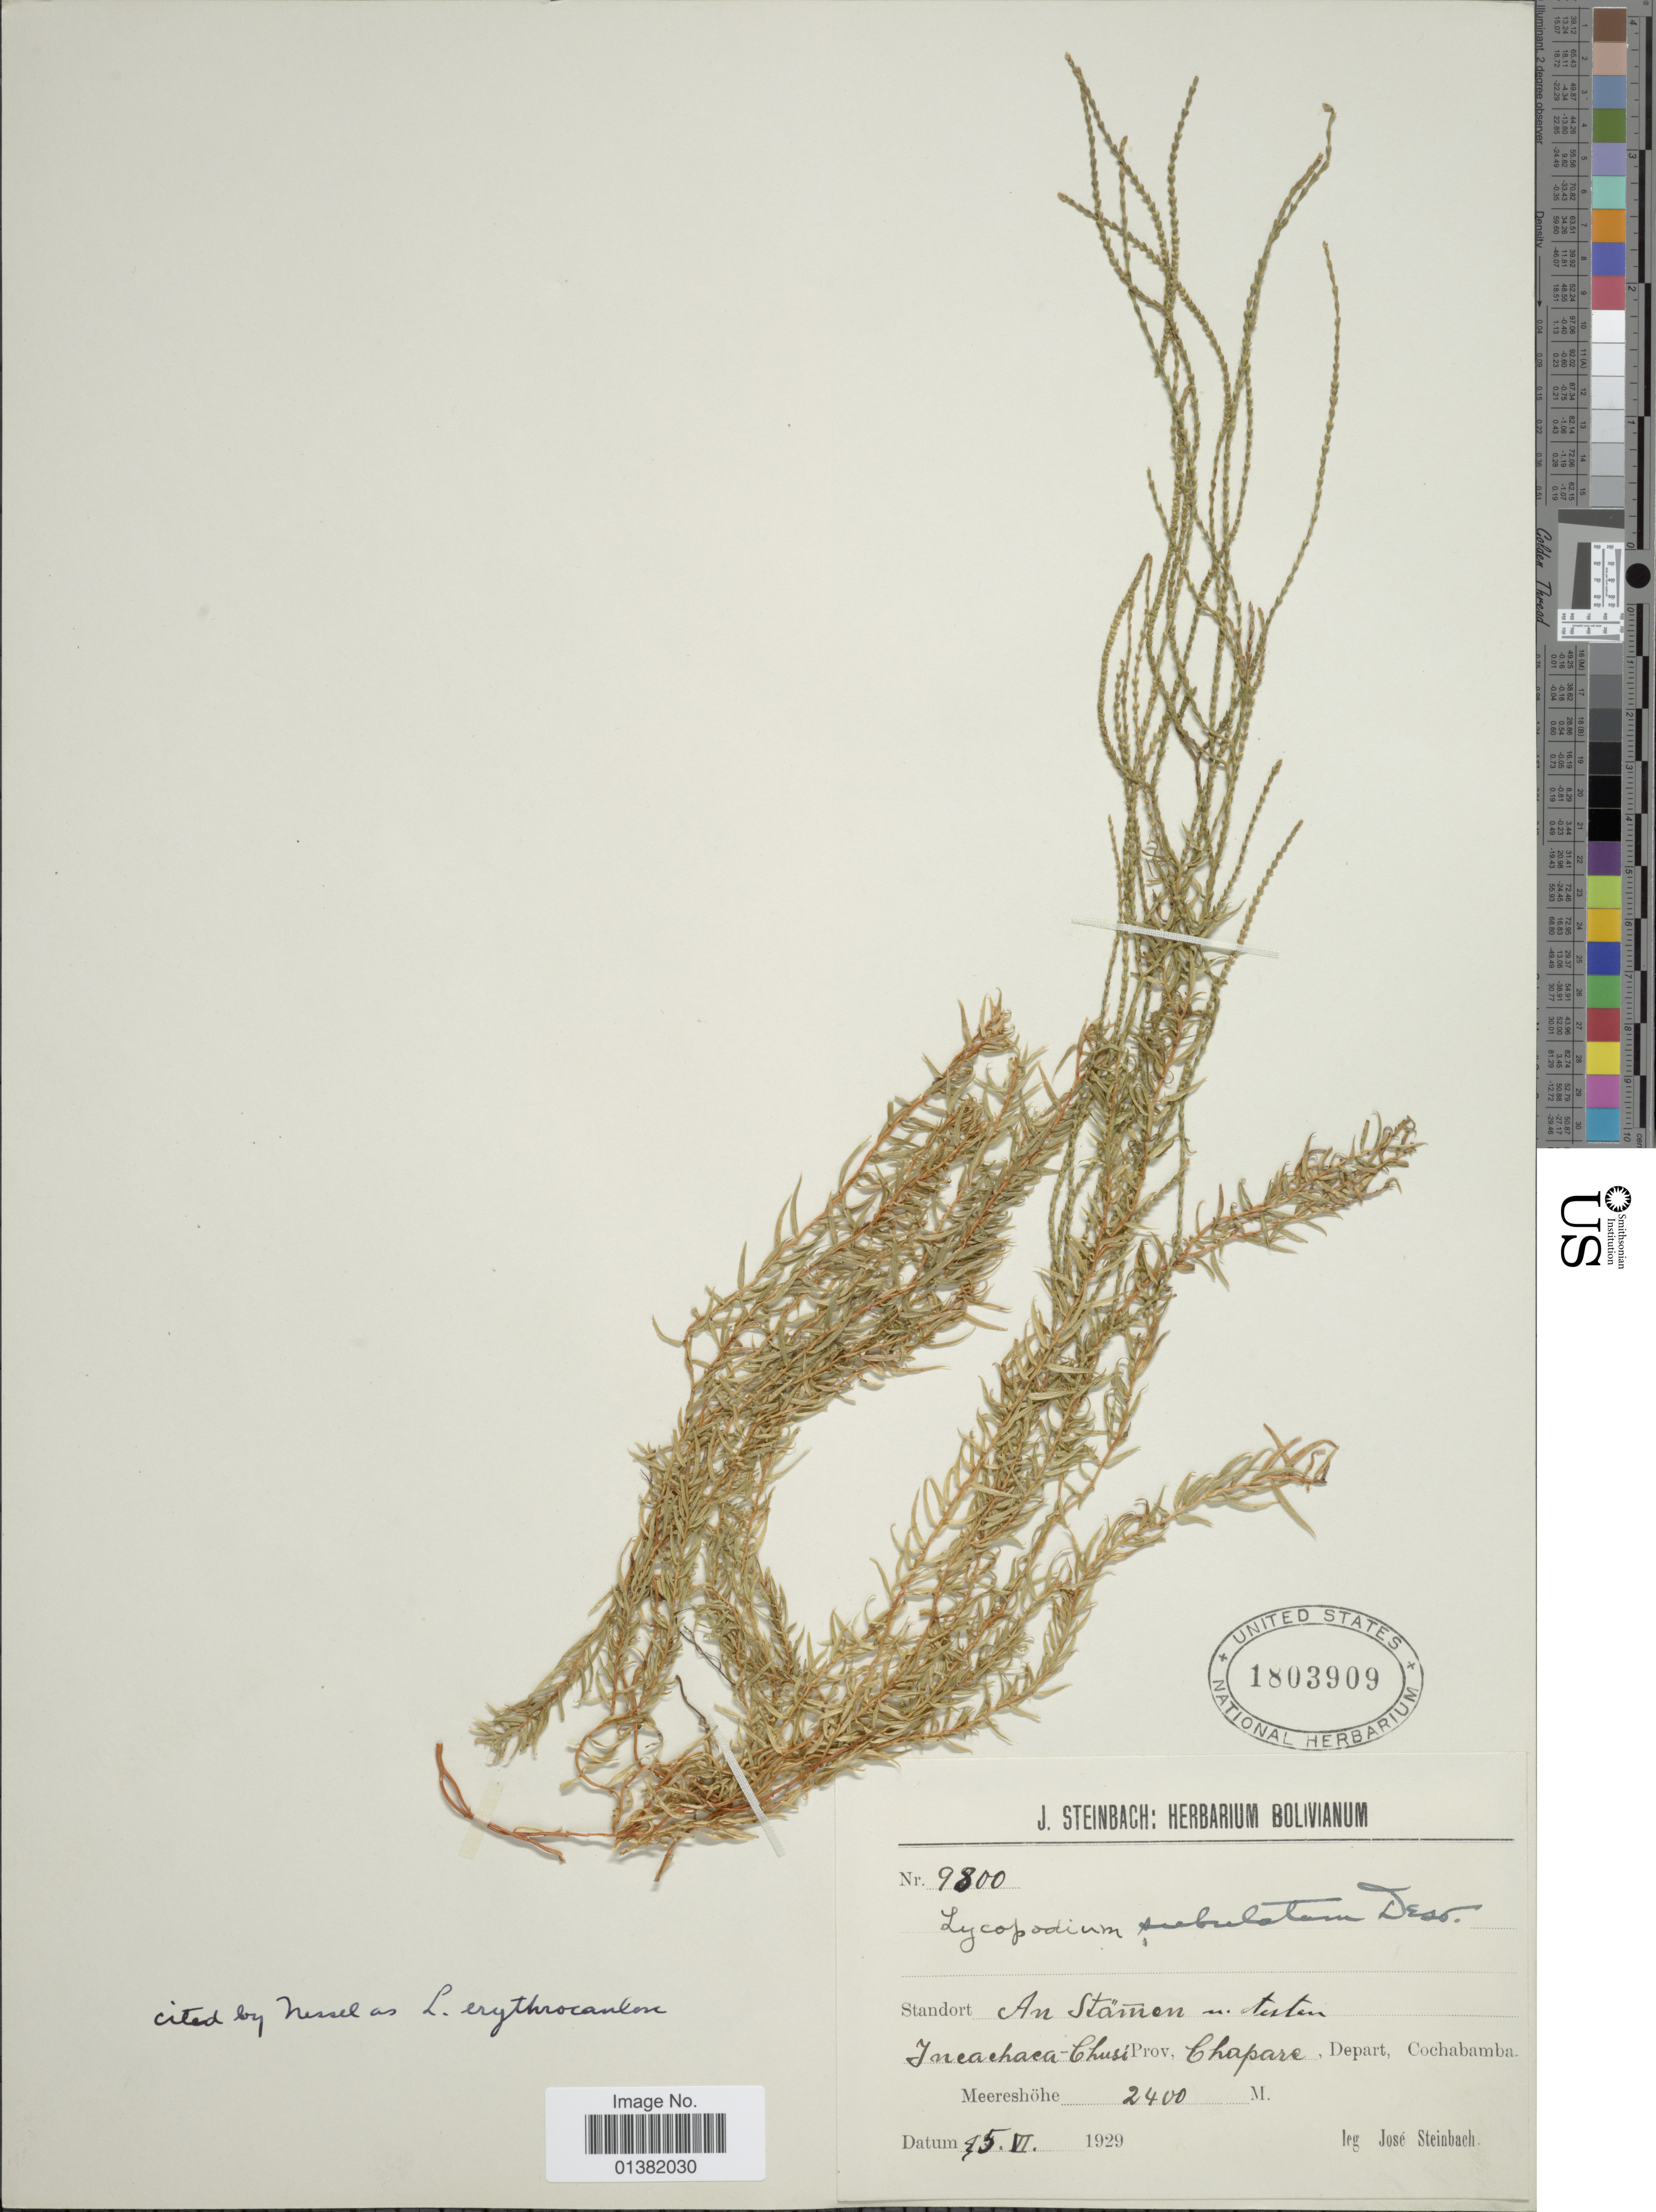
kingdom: Plantae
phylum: Tracheophyta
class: Lycopodiopsida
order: Lycopodiales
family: Lycopodiaceae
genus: Phlegmariurus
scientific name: Phlegmariurus erythrocaulos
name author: (Fée) B. Øllg.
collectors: J. Steinbach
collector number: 9800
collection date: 1929-06-05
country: Bolivia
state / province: Cochabamba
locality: Incachaca-Chusi, Prov. Chapare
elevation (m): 2400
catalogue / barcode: US 1803909